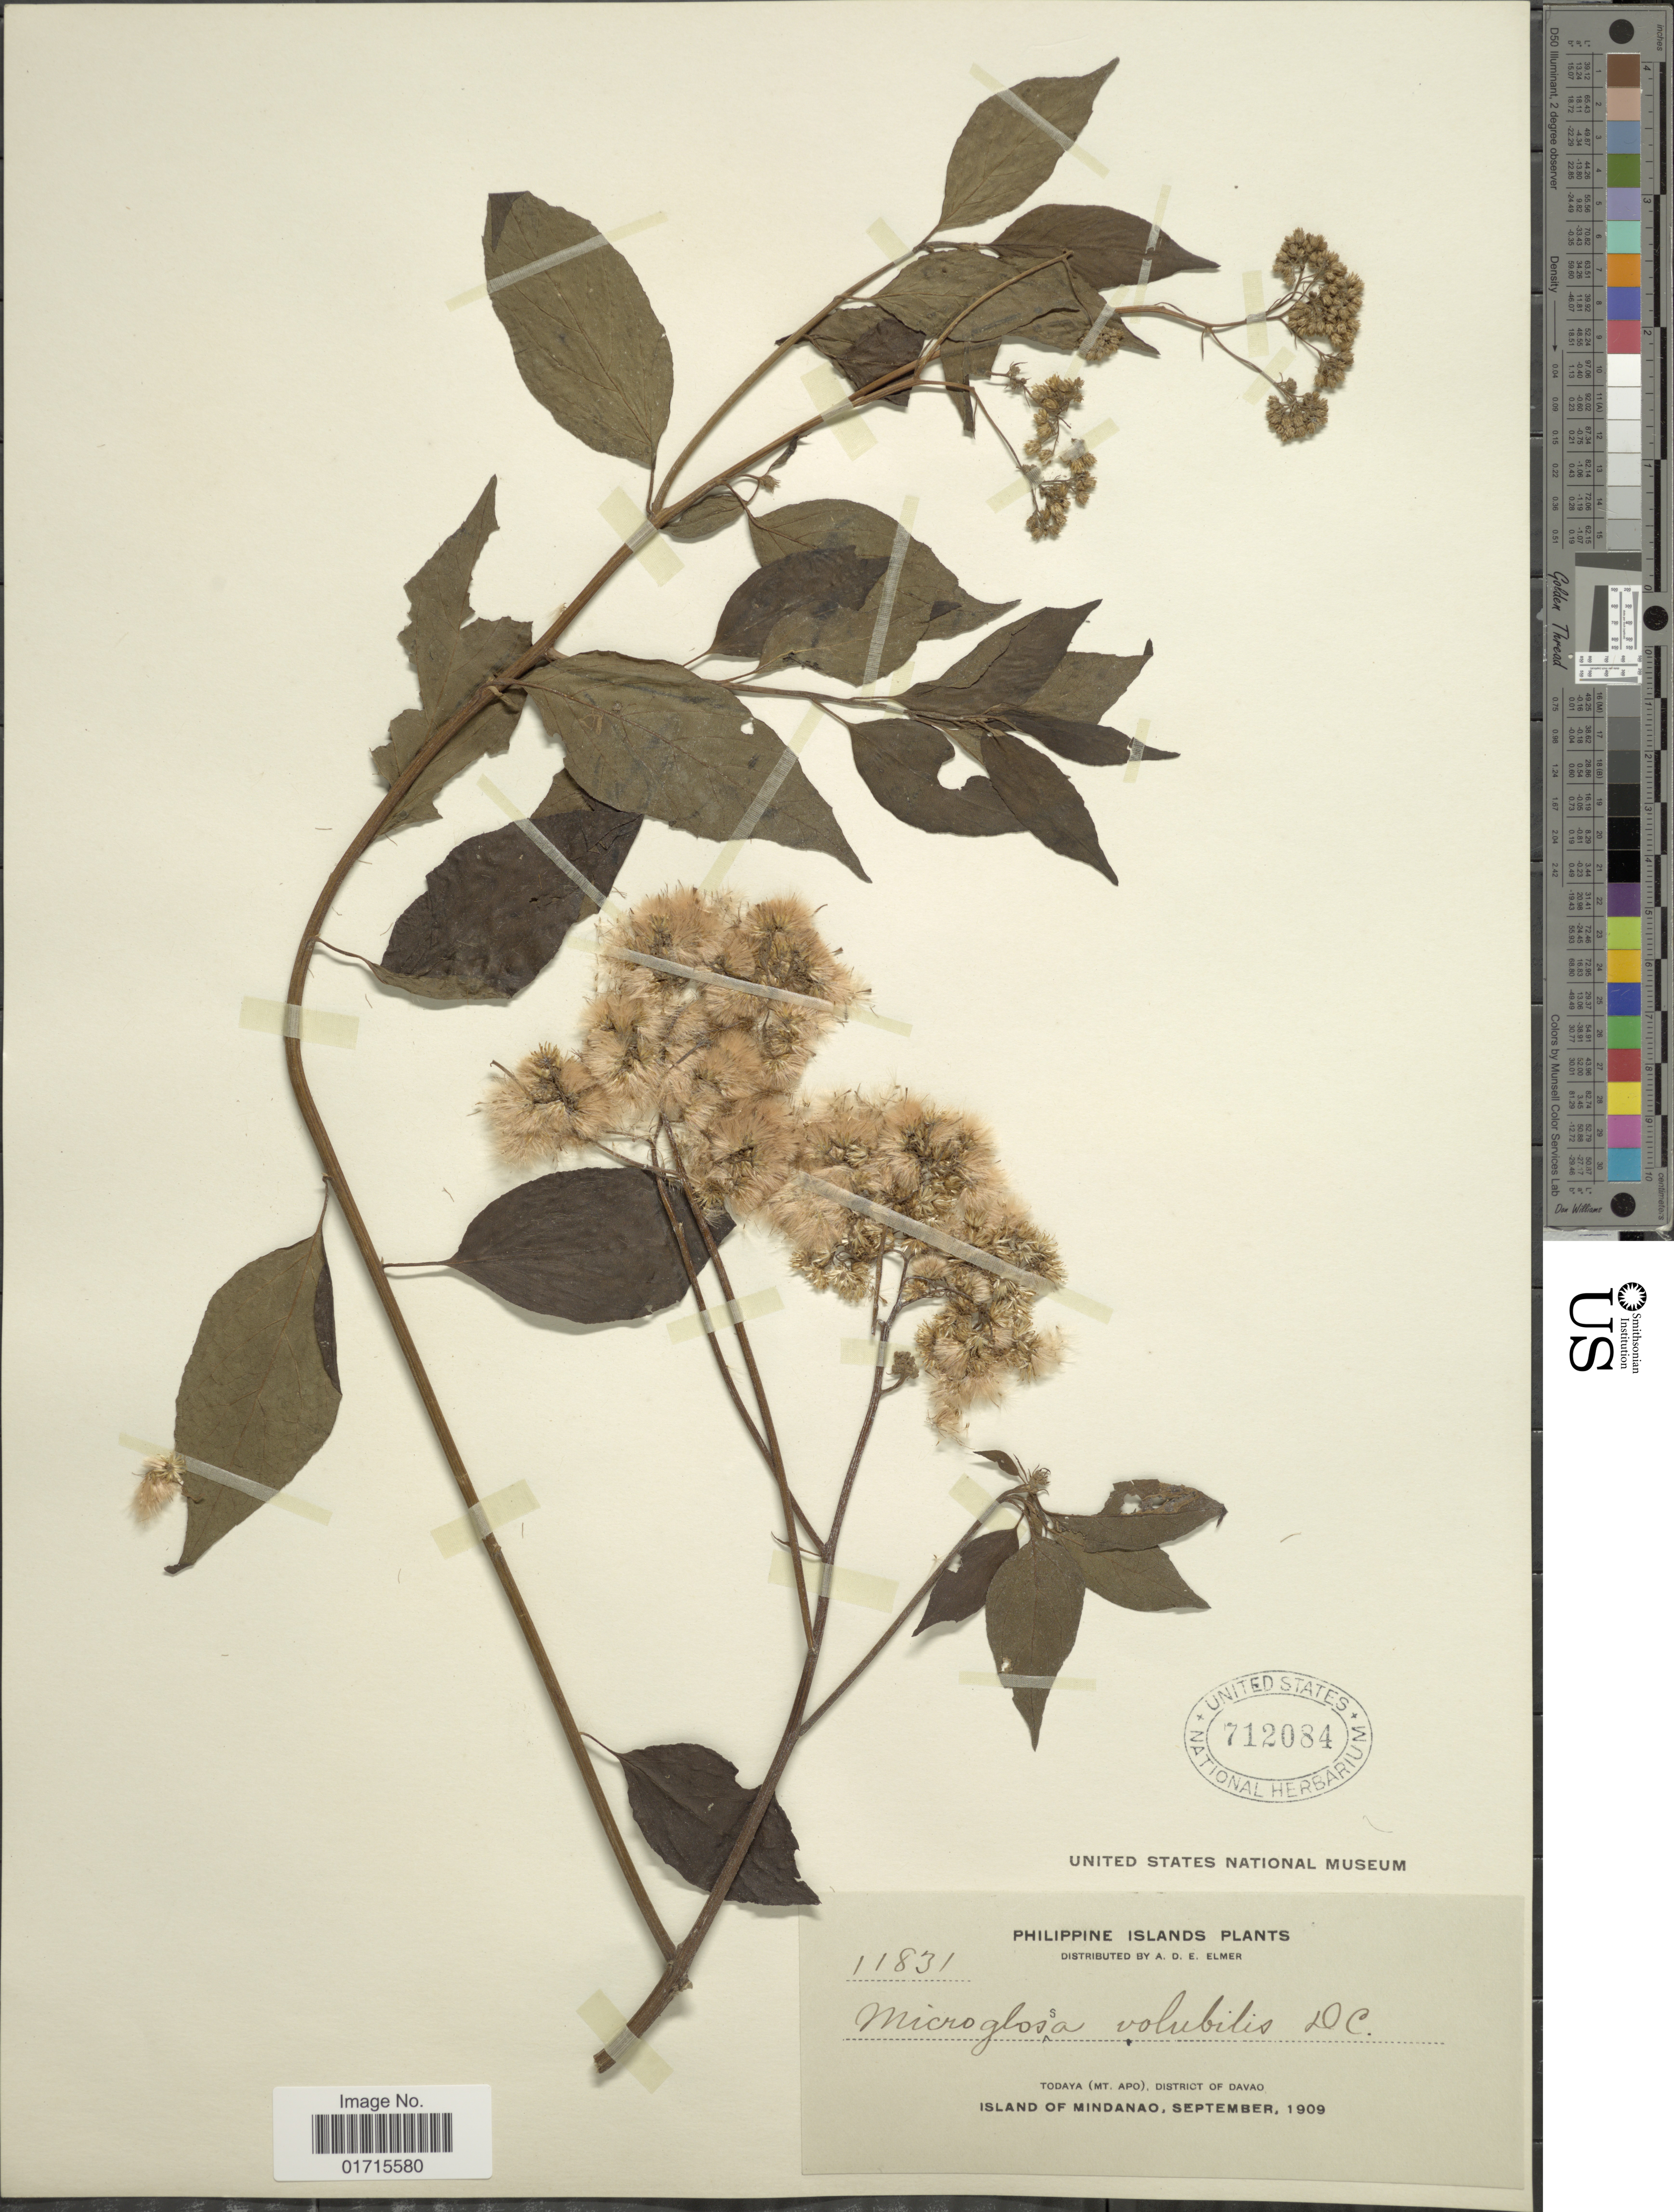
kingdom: Plantae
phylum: Tracheophyta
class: Magnoliopsida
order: Asterales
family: Asteraceae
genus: Microglossa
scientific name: Microglossa volubilis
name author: DC.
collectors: A. D. E. Elmer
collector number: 11831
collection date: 1909-09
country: Philippines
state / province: Davao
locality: Todaya (Mt. Apo), District of Davao. Island of Mindao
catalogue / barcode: US 712084